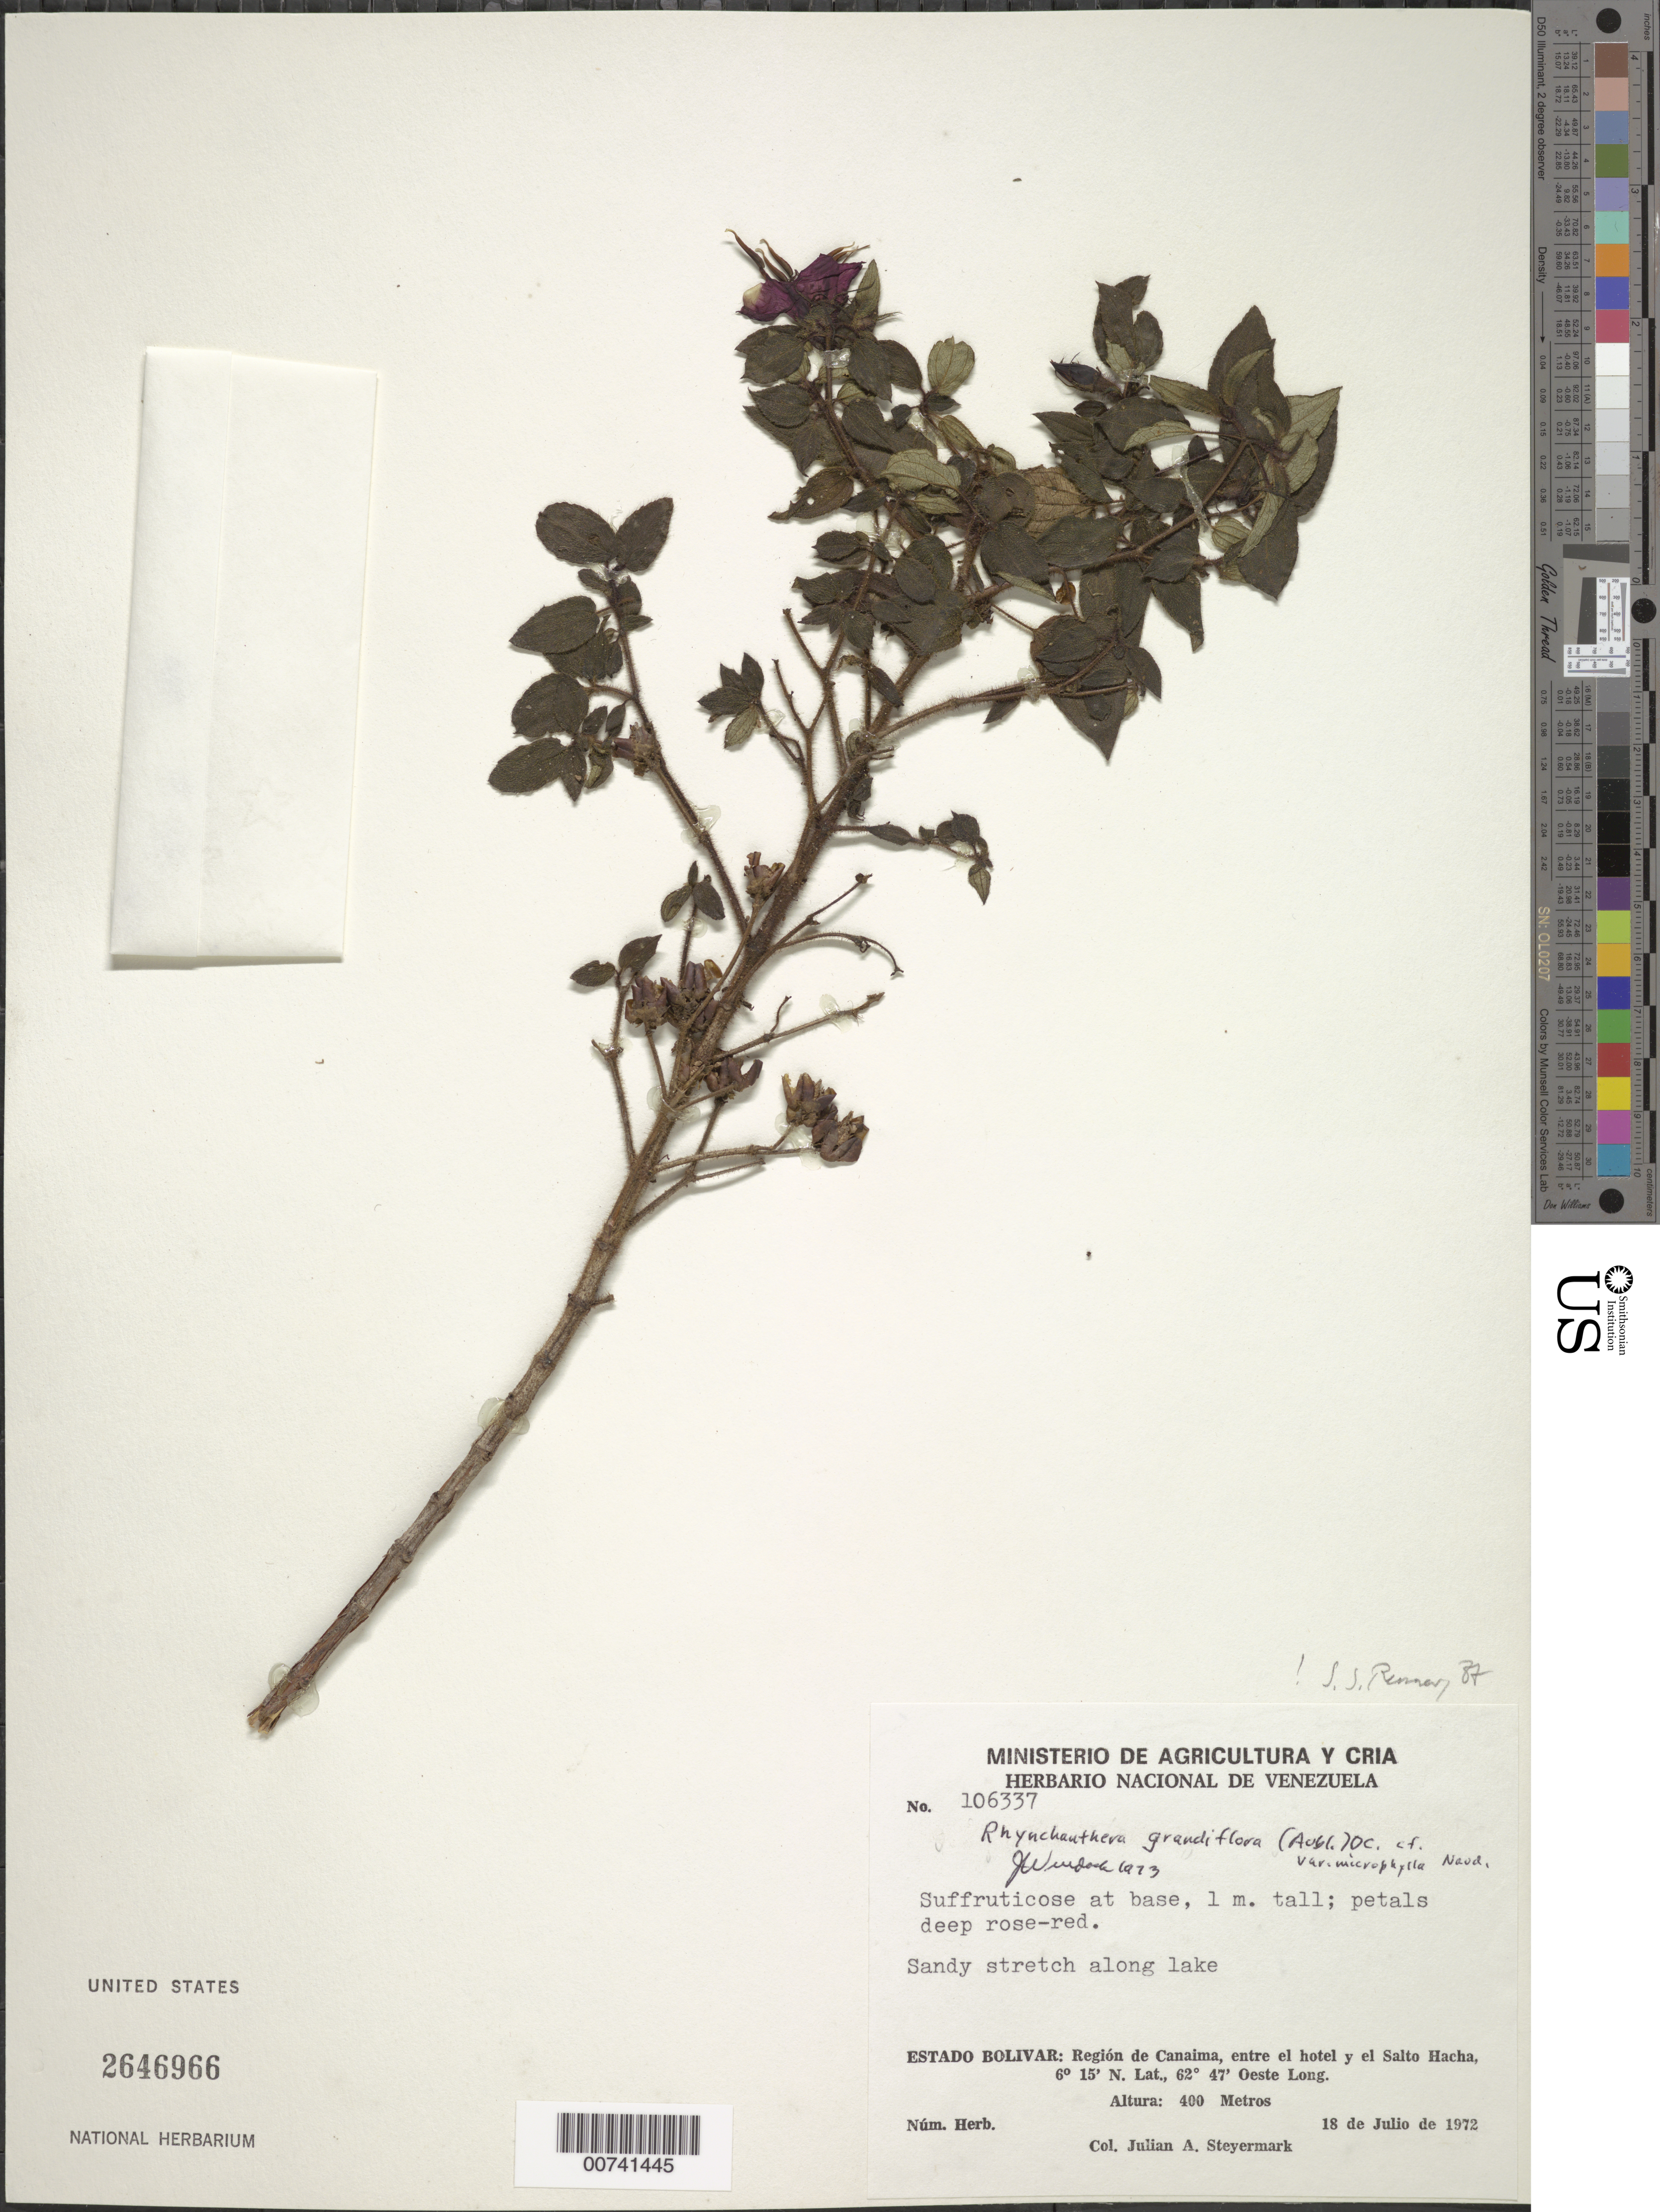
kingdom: Plantae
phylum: Tracheophyta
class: Magnoliopsida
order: Myrtales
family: Melastomataceae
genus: Rhynchanthera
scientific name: Rhynchanthera grandiflora var. microphylla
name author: Naudin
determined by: Renner, S. S.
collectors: J. Steyermark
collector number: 106337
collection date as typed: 18-Jul-72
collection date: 1972-07-18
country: Venezuela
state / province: Bolívar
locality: Canaima, entre el hotel y el Salto Hacha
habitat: Sandy open stretch along lake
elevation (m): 400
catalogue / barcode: US 2646966